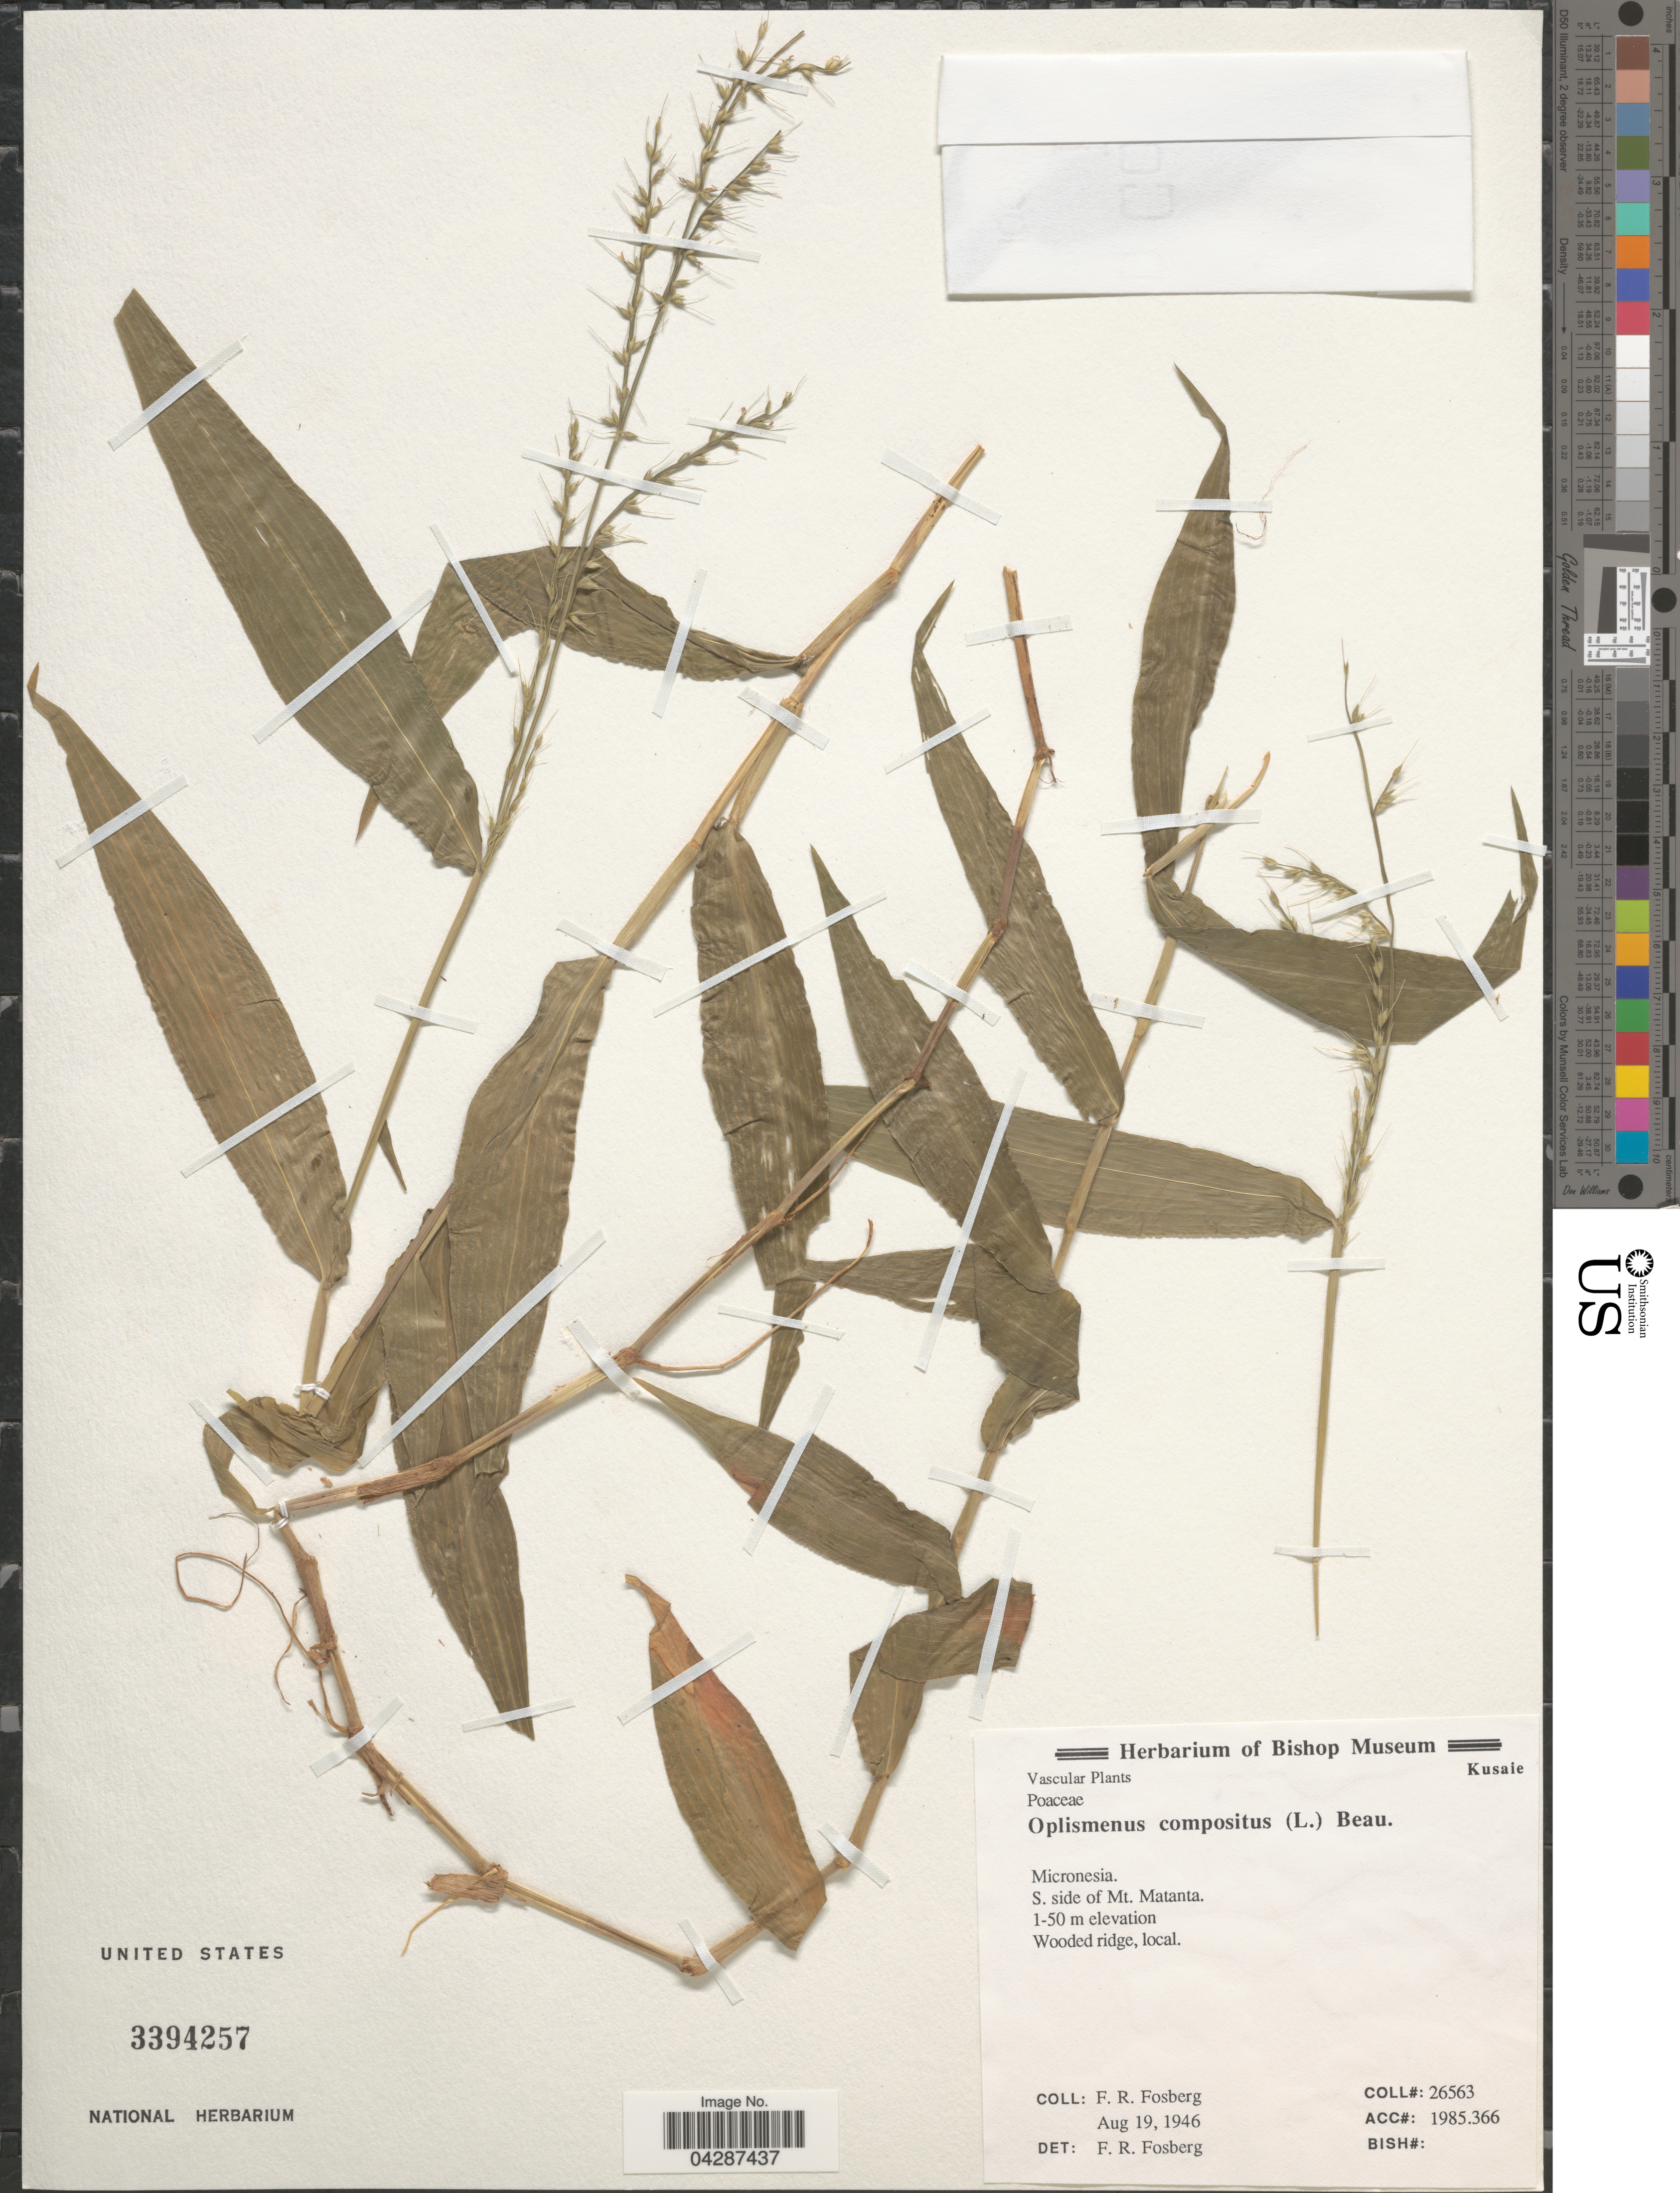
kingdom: Plantae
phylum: Tracheophyta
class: Liliopsida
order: Poales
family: Poaceae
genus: Oplismenus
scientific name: Oplismenus compositus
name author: (L.) P. Beauv.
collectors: F. R. Fosberg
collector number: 26563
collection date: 1946-08-19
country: Micronesia, Federated States of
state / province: Kosrae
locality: Kusaie. Micronesia. S. side of Mt. Matanta, Wooded ridge, local.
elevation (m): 1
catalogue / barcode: US 3394257